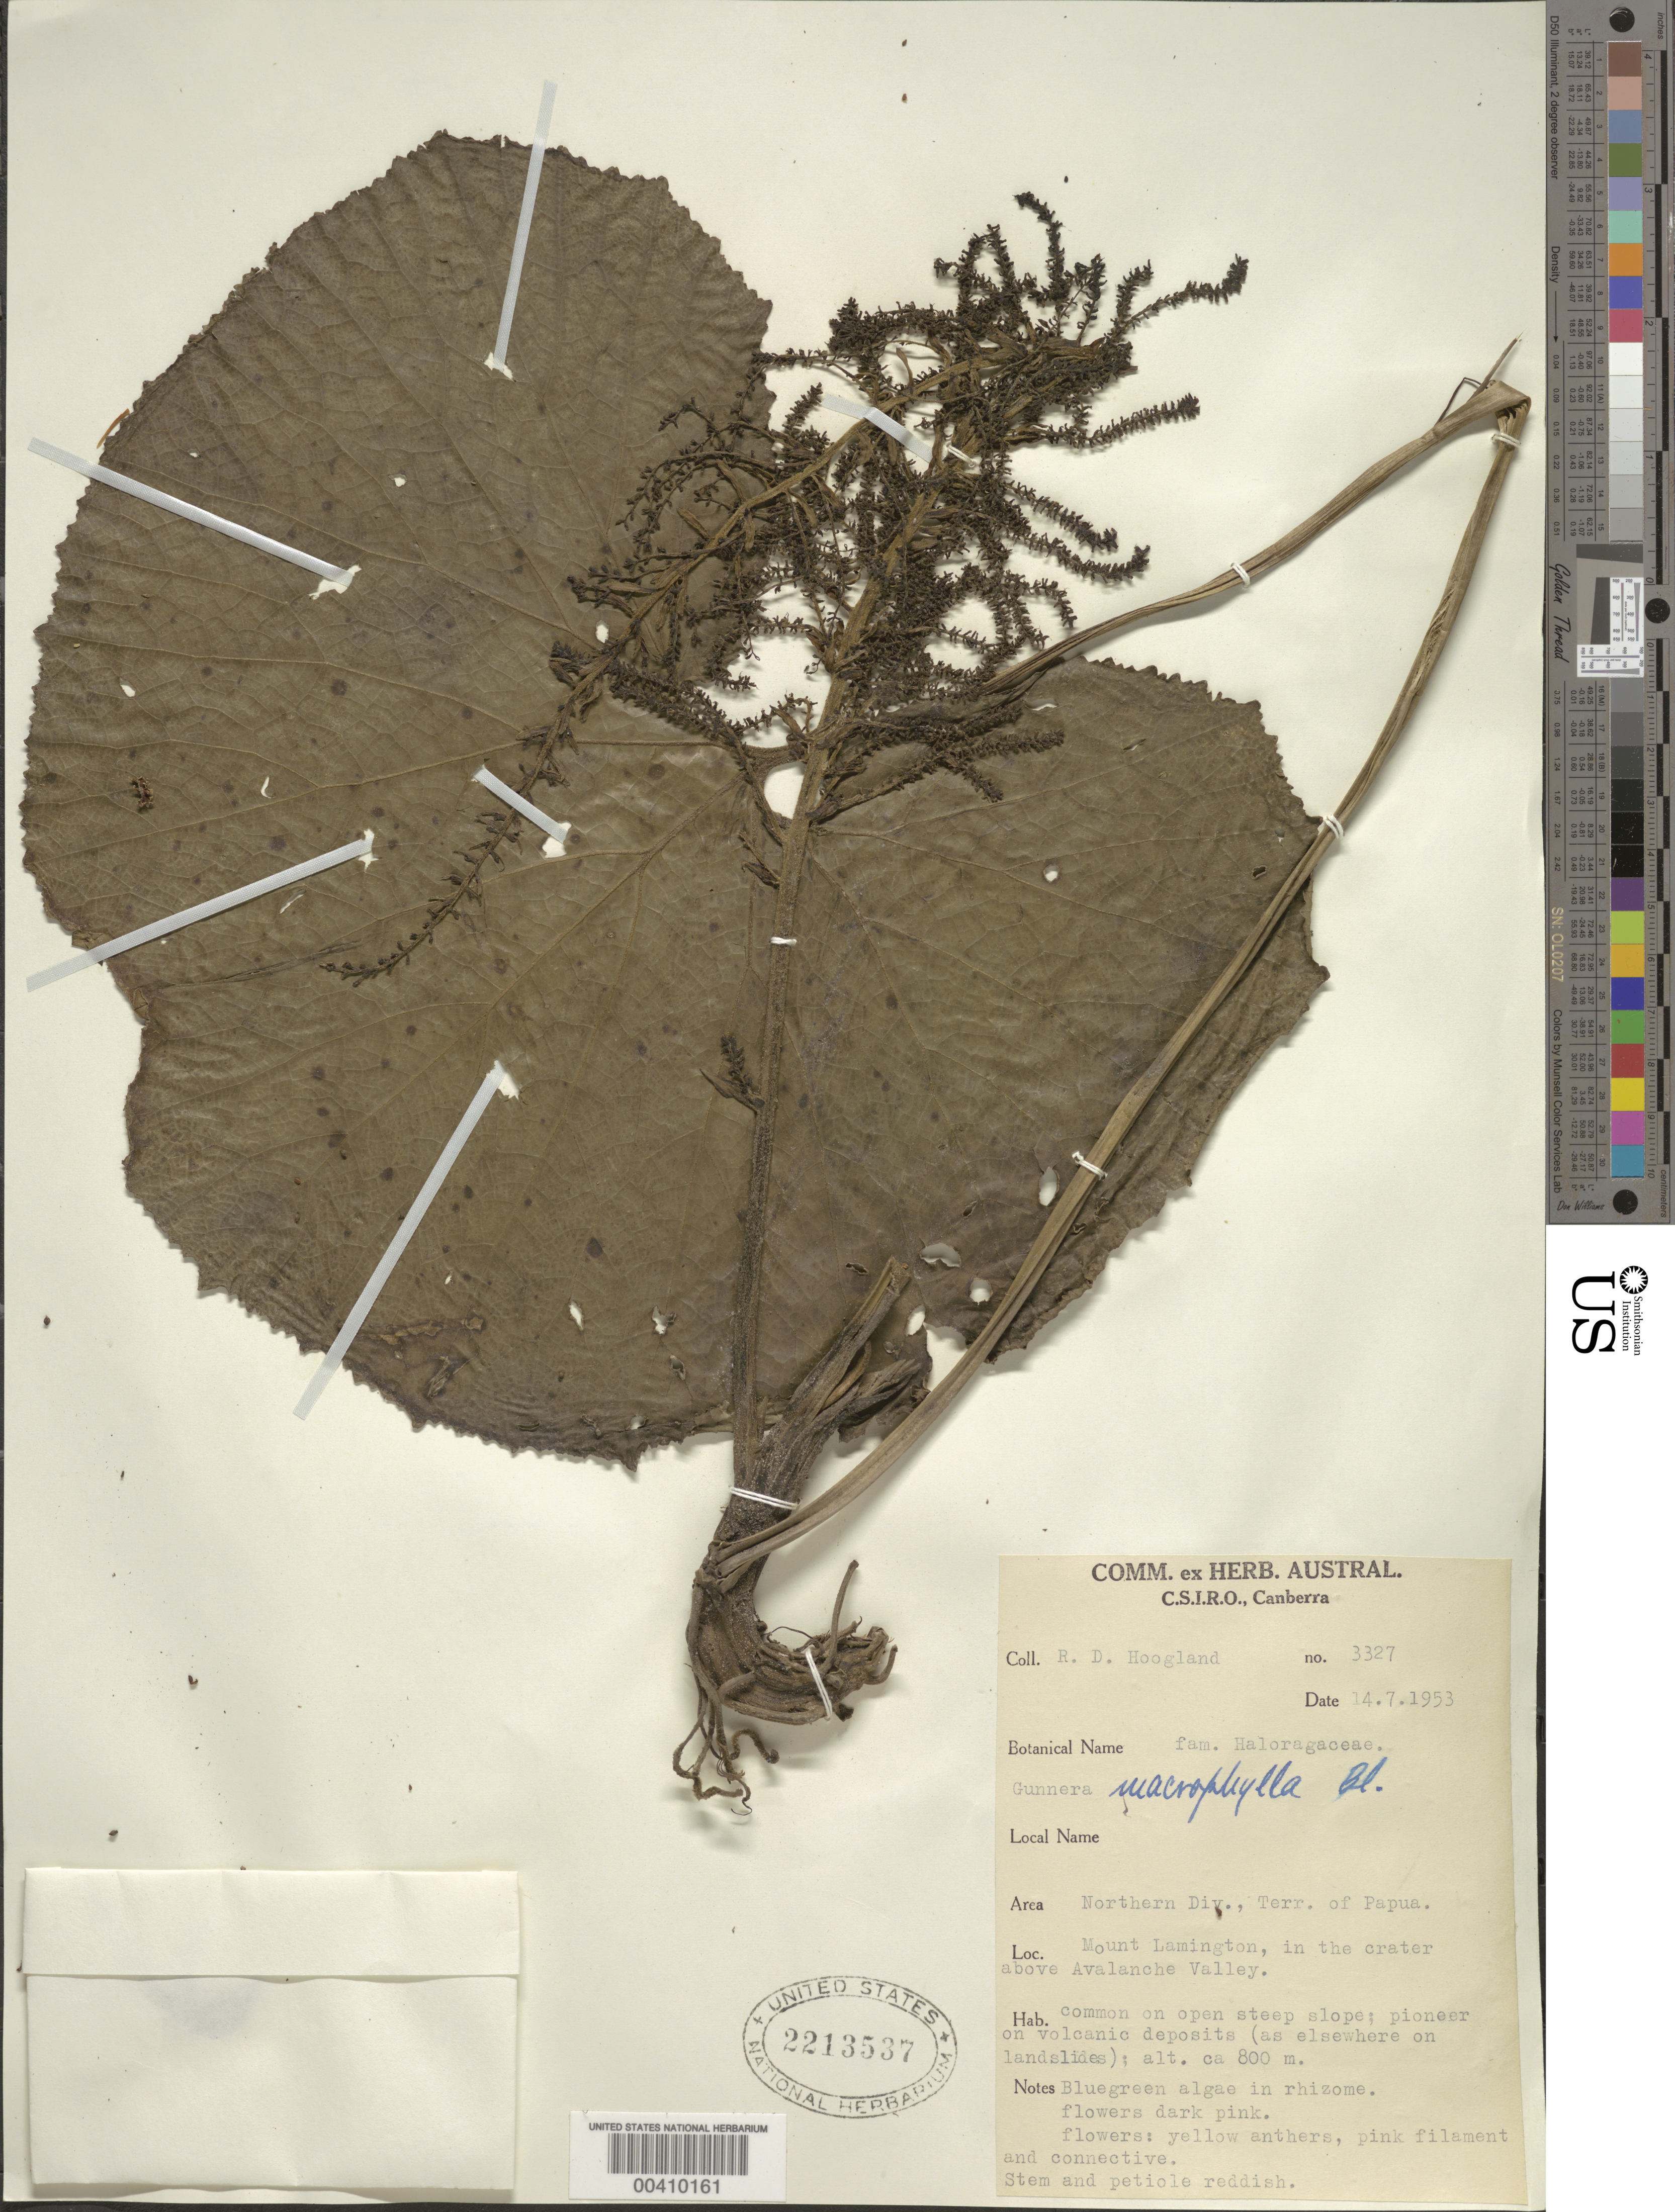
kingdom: Plantae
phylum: Tracheophyta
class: Magnoliopsida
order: Gunnerales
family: Gunneraceae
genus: Gunnera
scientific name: Gunnera macrophylla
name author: Blume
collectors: R. D. Hoogland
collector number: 3327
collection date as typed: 14 Jul 1953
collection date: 1953-07-14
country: Papua New Guinea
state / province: Northern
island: New Guinea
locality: Mount Lamington, in the crater above Avalanche Valley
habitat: Steep slopes, pioneer on volcanic deposits.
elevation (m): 800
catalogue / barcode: US 2213537